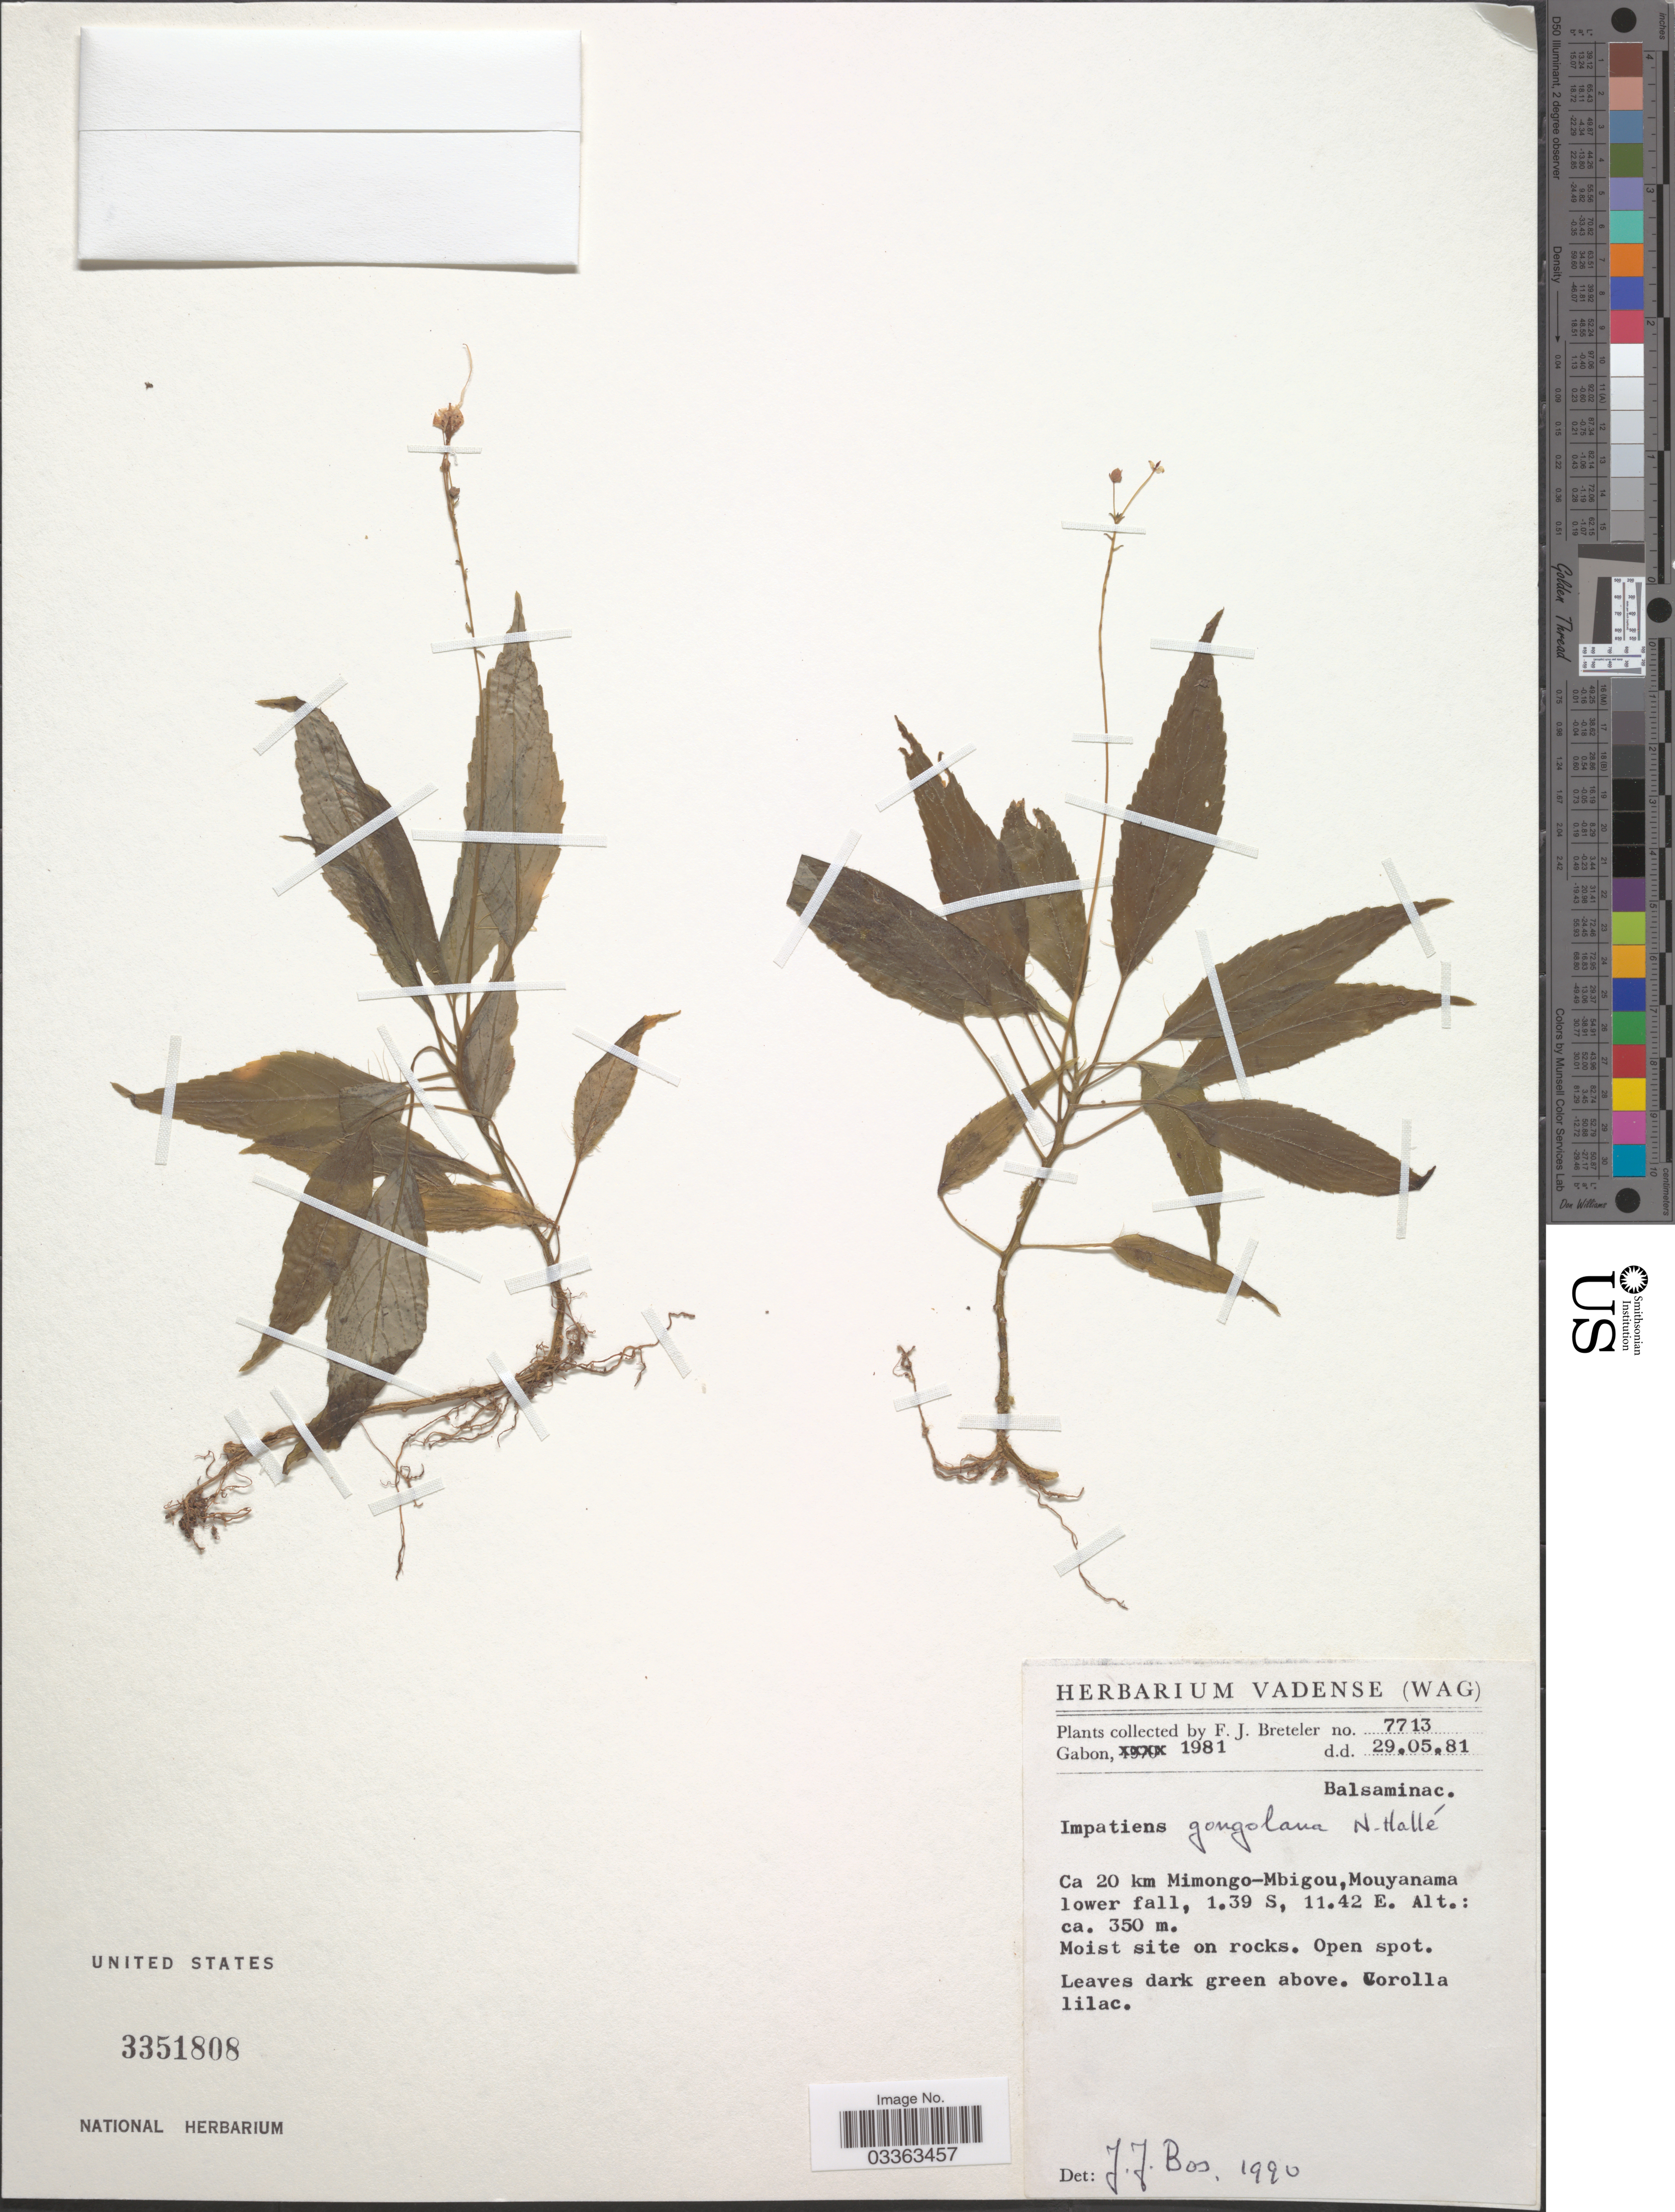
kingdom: Plantae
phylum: Tracheophyta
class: Magnoliopsida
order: Ericales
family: Balsaminaceae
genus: Impatiens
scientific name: Impatiens gongolana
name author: N. Hallé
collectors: F. J. Breteler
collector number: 7713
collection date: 1981-05-29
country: Gabon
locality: Ca 20 km Mimongo-Mbigou, Mouyanama lower fall.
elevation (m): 350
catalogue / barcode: US 3351808